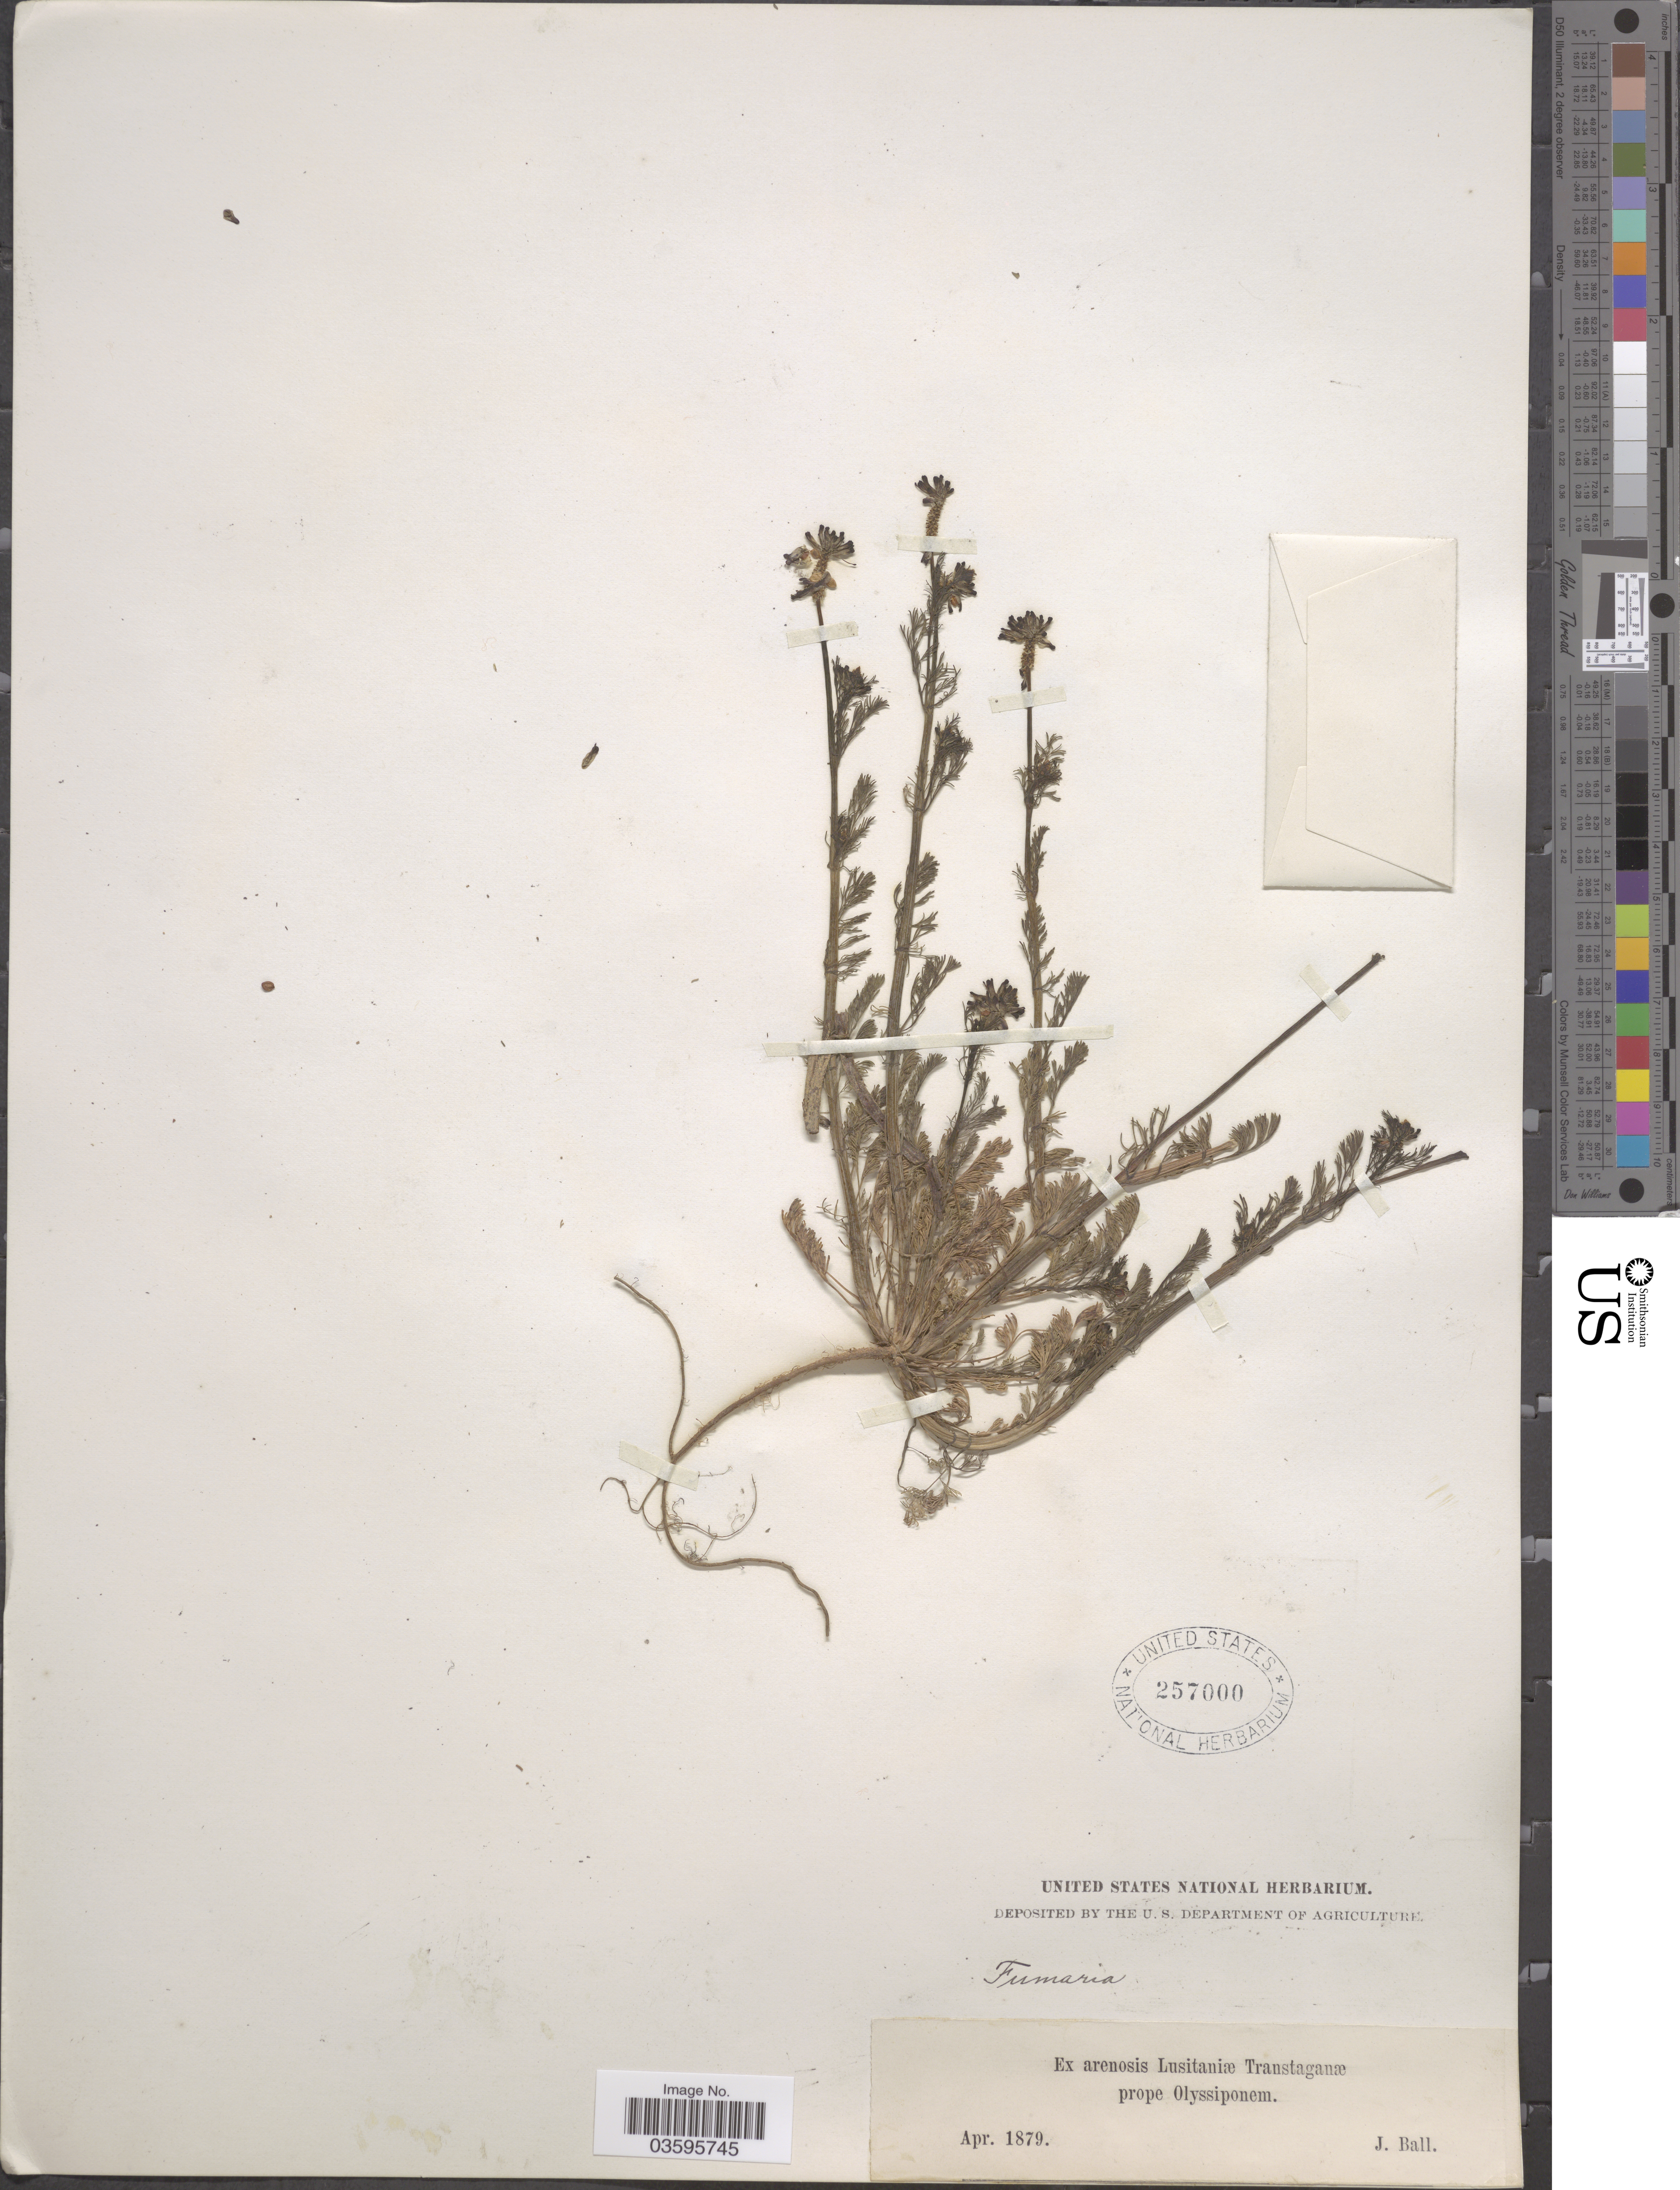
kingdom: Plantae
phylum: Tracheophyta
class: Magnoliopsida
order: Ranunculales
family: Papaveraceae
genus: Fumaria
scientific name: Fumaria sp.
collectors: J. Ball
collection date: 1879-04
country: Portugal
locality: Ex arenosis Lusitaniæ Transtaganæ prope Olyssiponem.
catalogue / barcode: US 257000